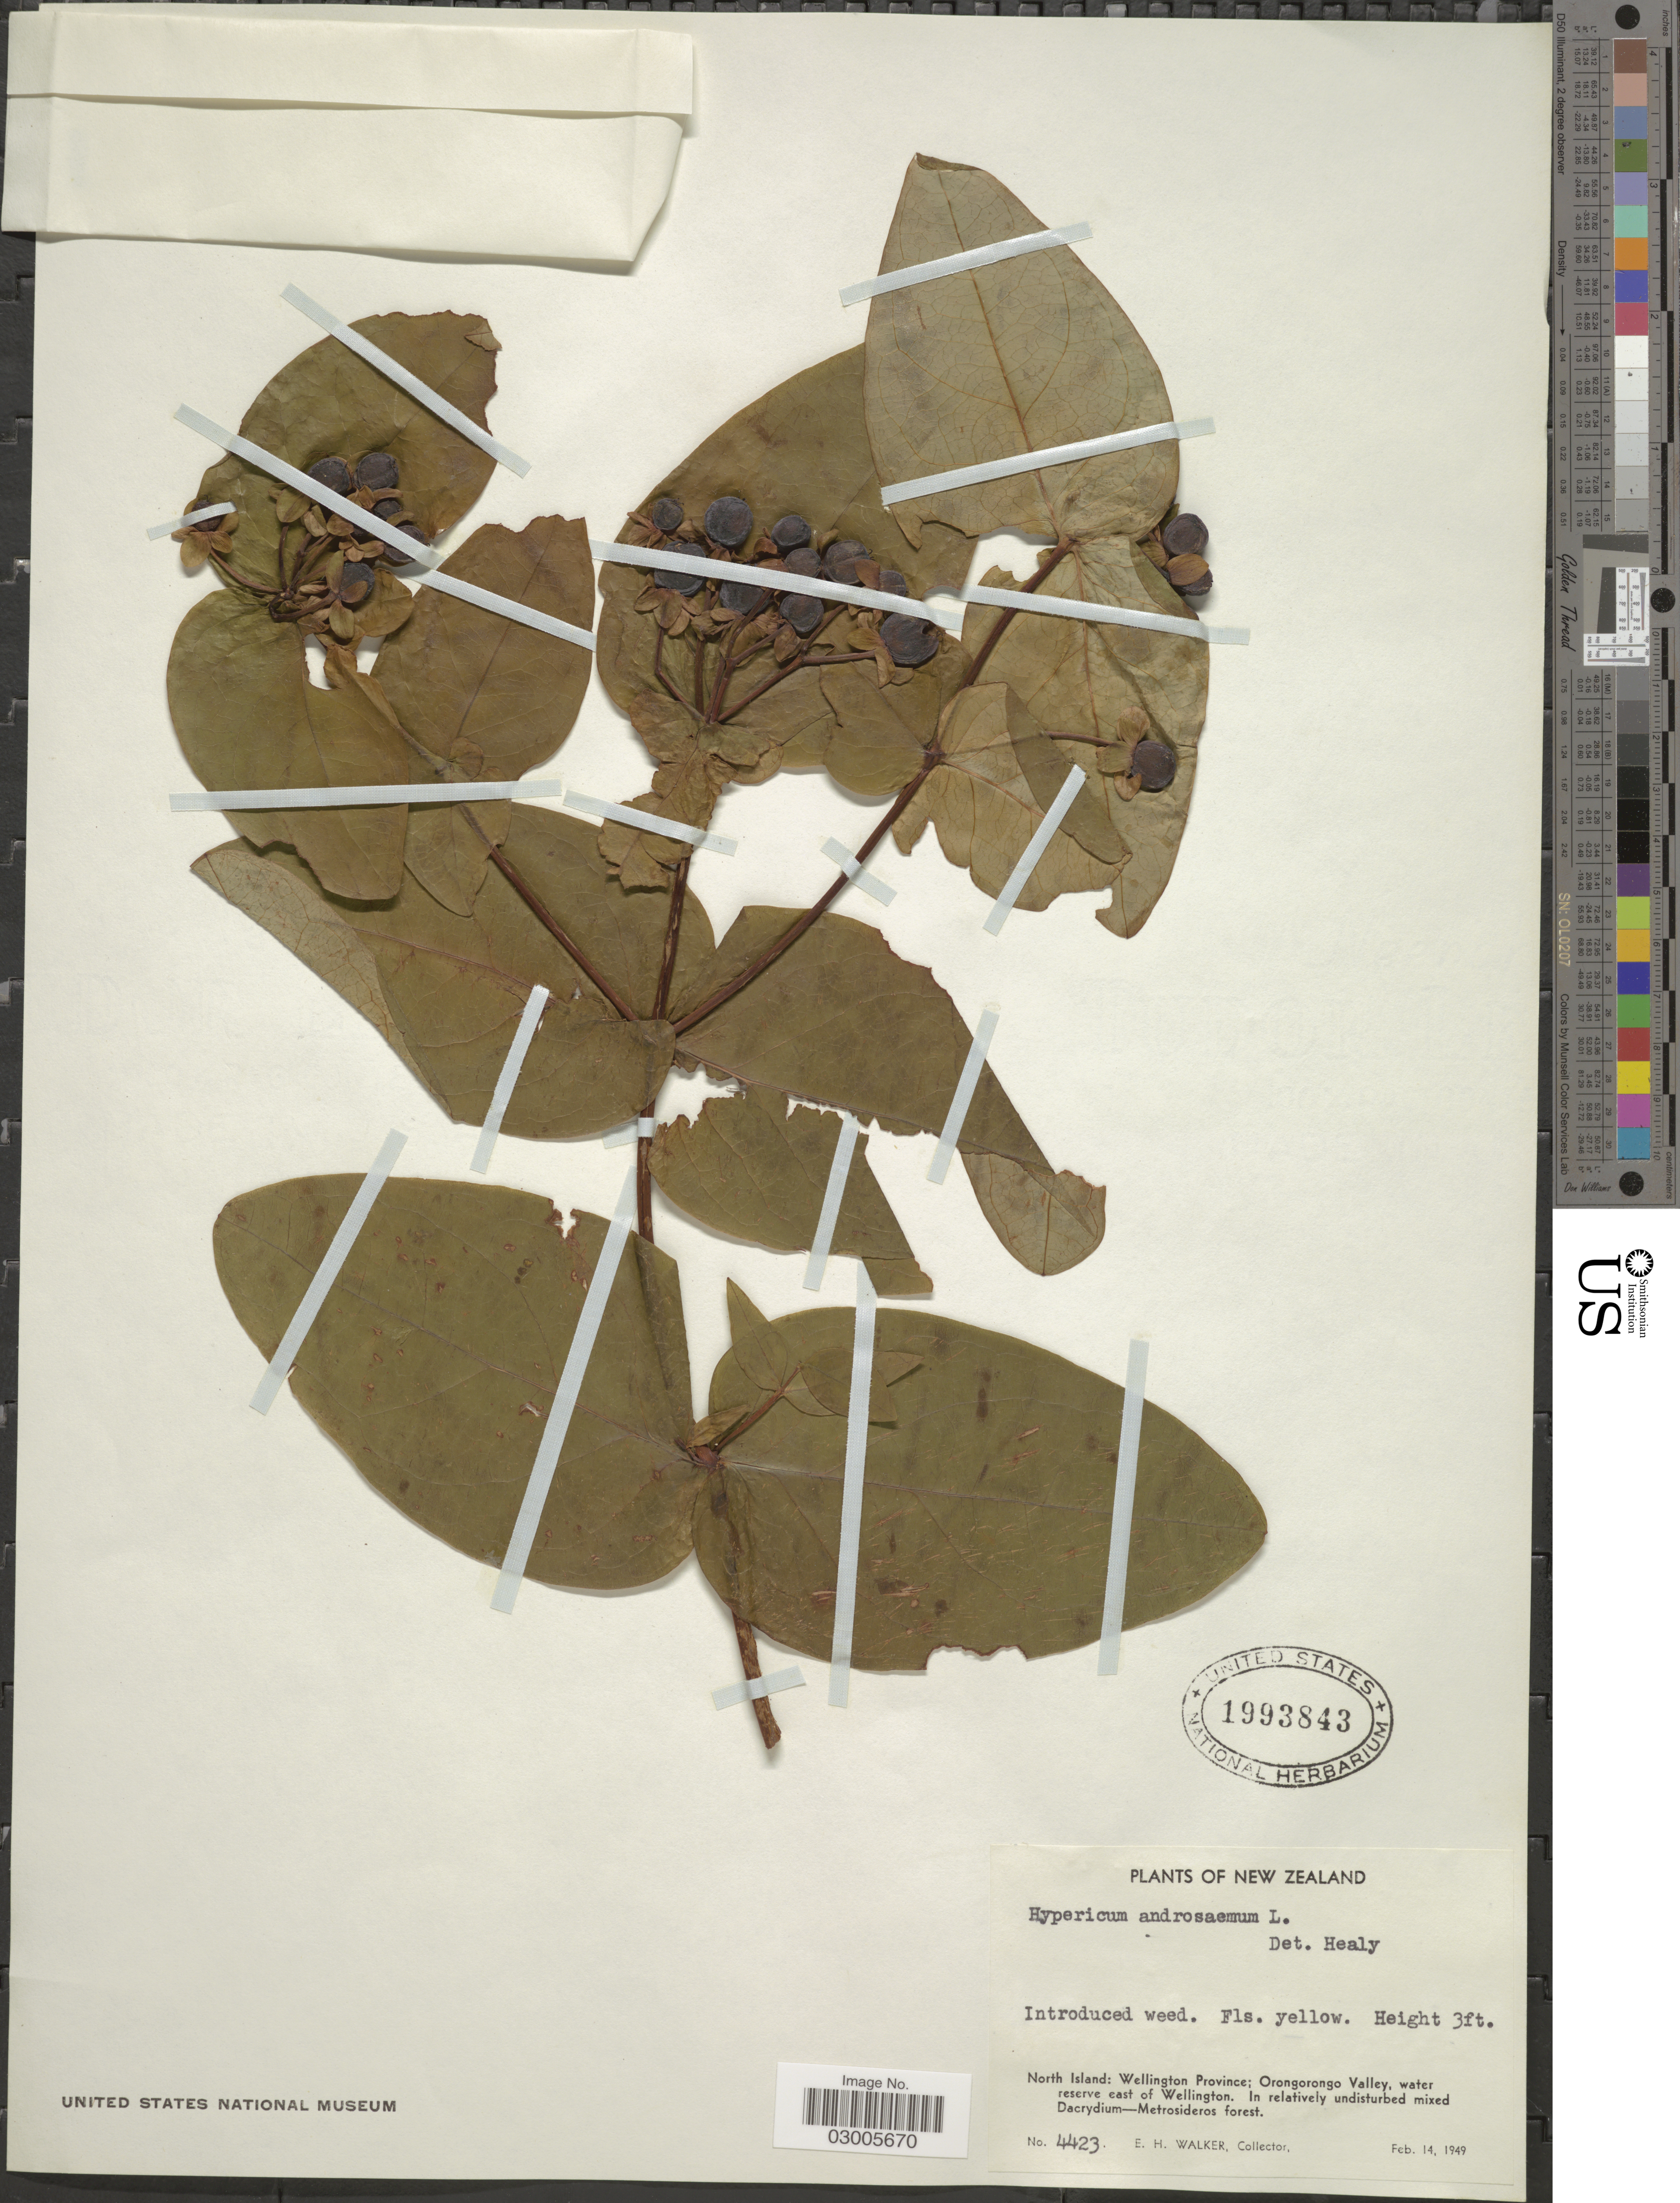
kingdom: Plantae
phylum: Tracheophyta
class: Magnoliopsida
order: Malpighiales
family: Hypericaceae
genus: Hypericum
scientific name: Hypericum androsaemum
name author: L.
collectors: E. H. Walker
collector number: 4423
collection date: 1949-02-14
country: New Zealand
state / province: Wellington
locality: North Island: Wellington Province; Orongorongo Valley, water reserve east of Wellington.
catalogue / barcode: US 1993843